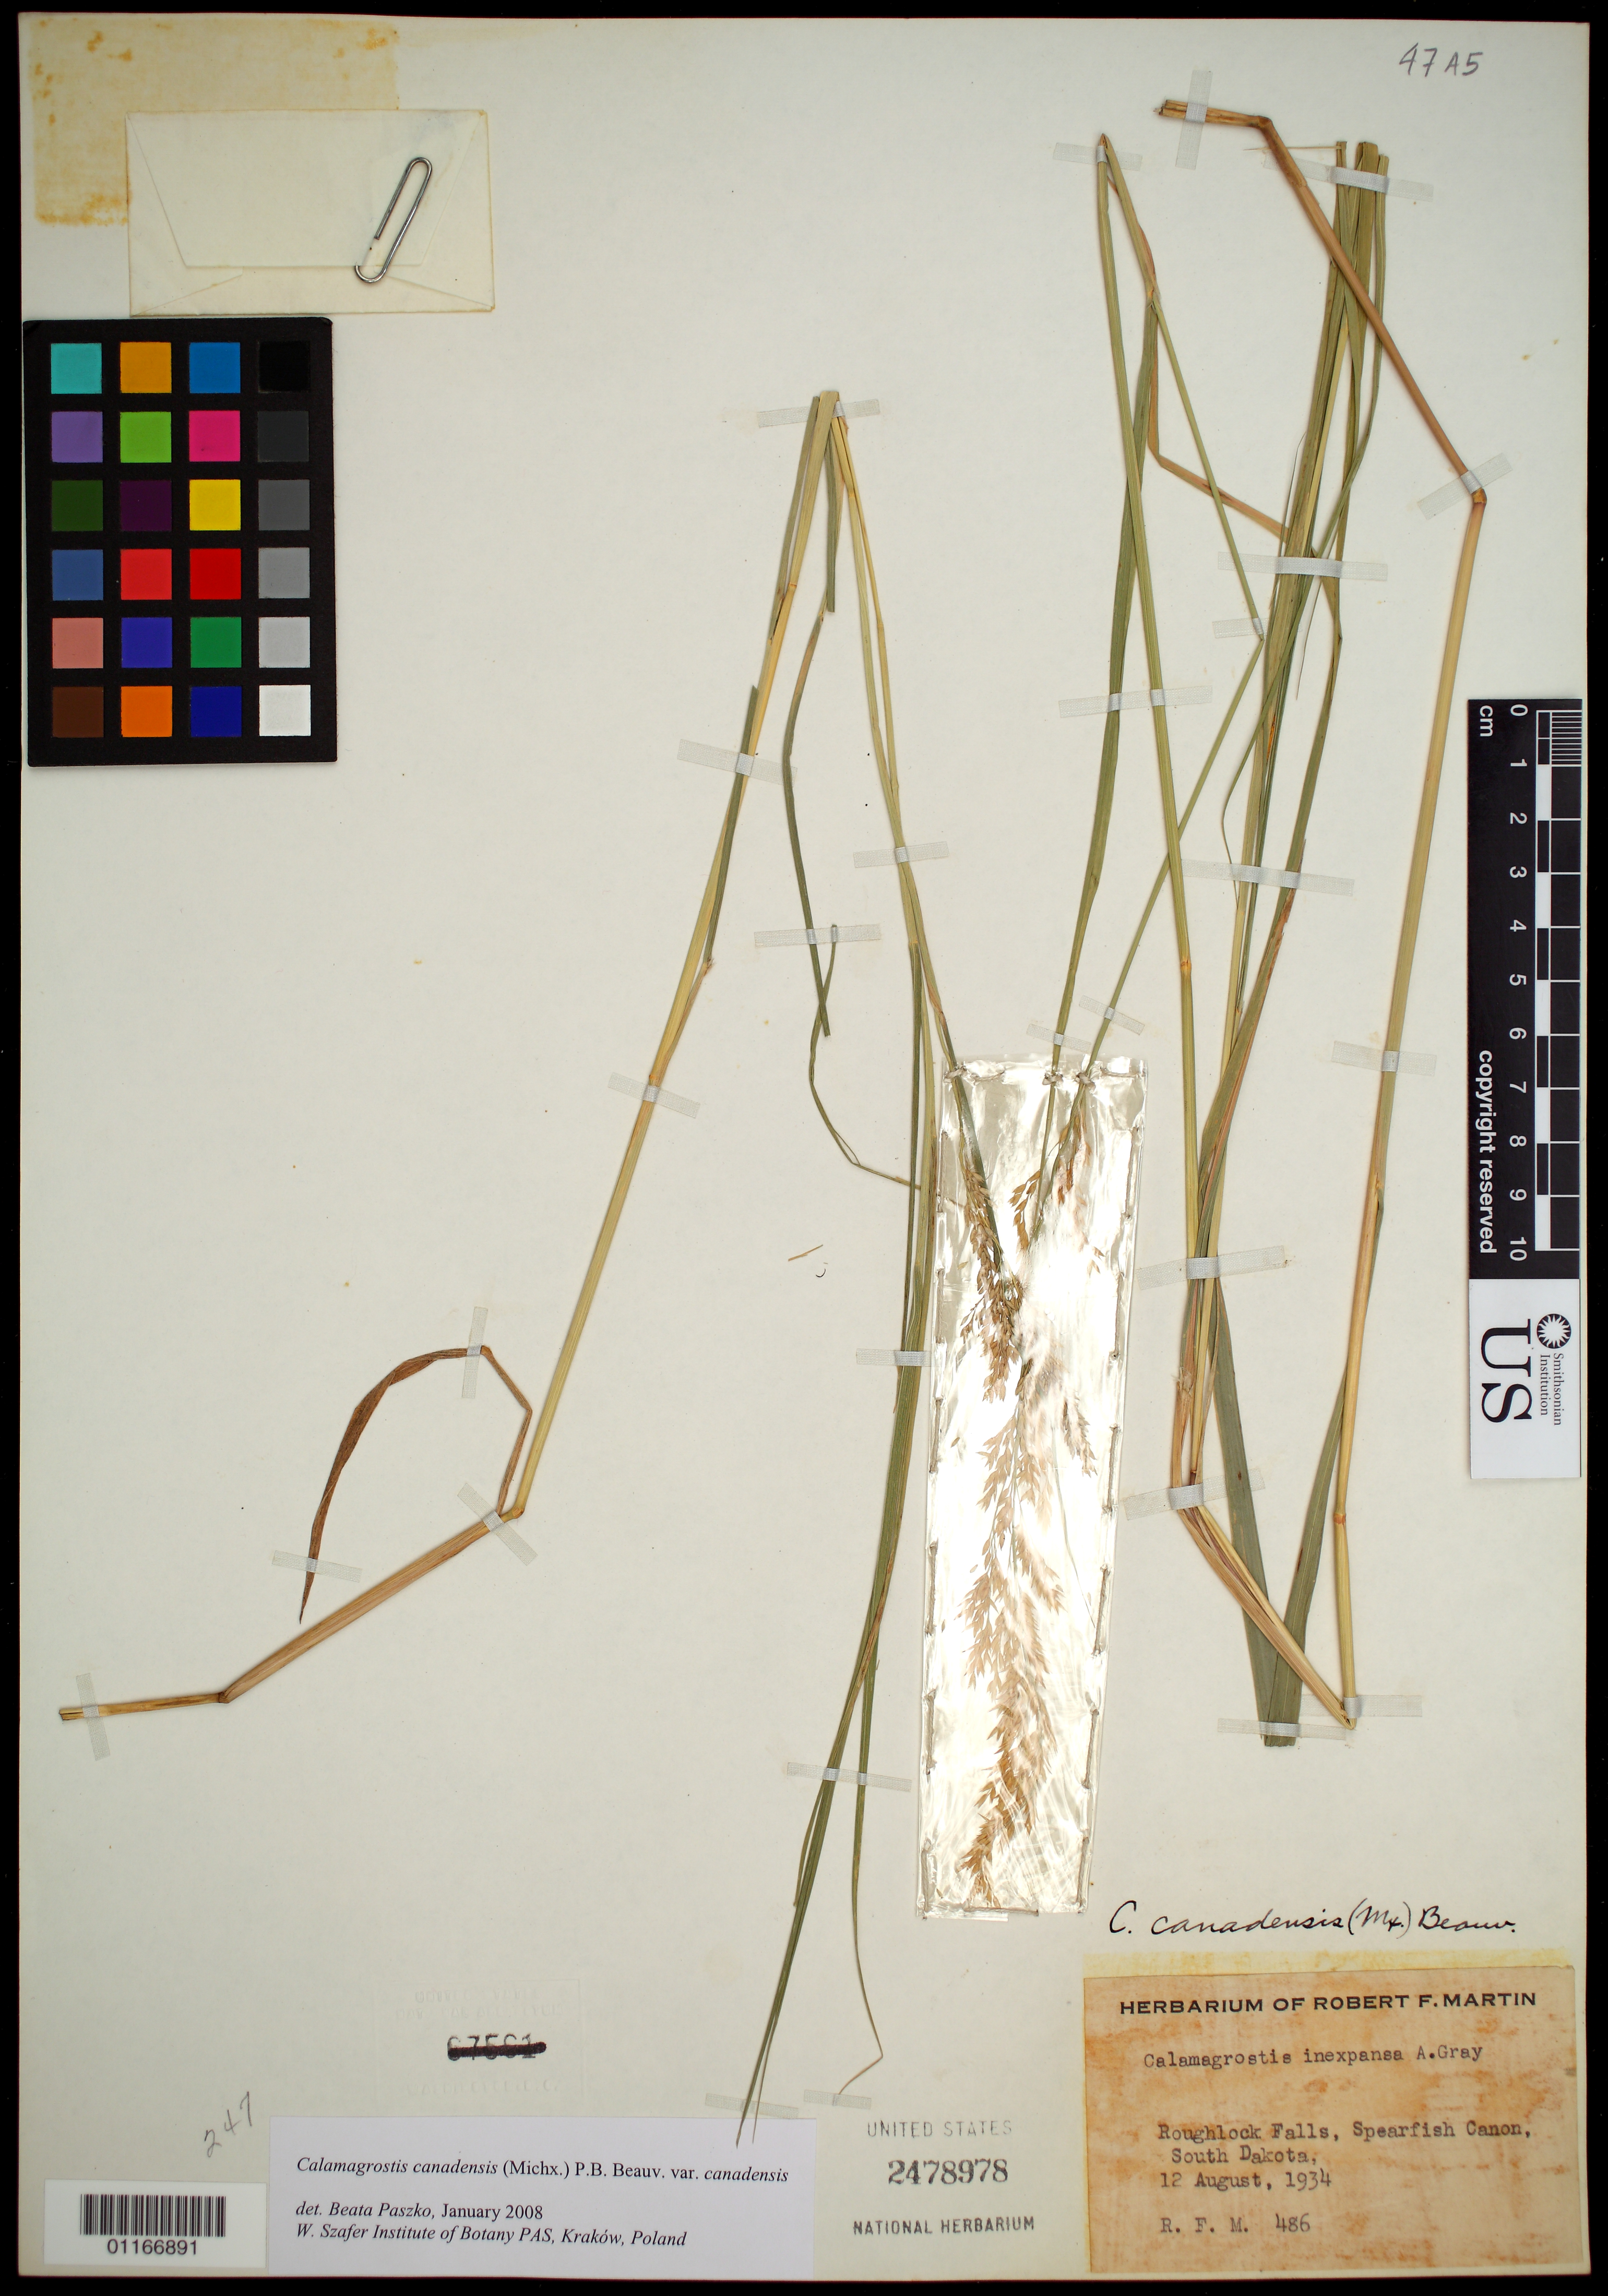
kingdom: Plantae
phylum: Tracheophyta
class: Liliopsida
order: Poales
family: Poaceae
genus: Calamagrostis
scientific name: Calamagrostis canadensis var. canadensis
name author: (Michx.) P. Beauv.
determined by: Paszko, B.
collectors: R. F. Martin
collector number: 486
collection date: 1934-08-12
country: United States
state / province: South Dakota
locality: Roughlock Falls, Spearfish Canon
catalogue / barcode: US 2478978